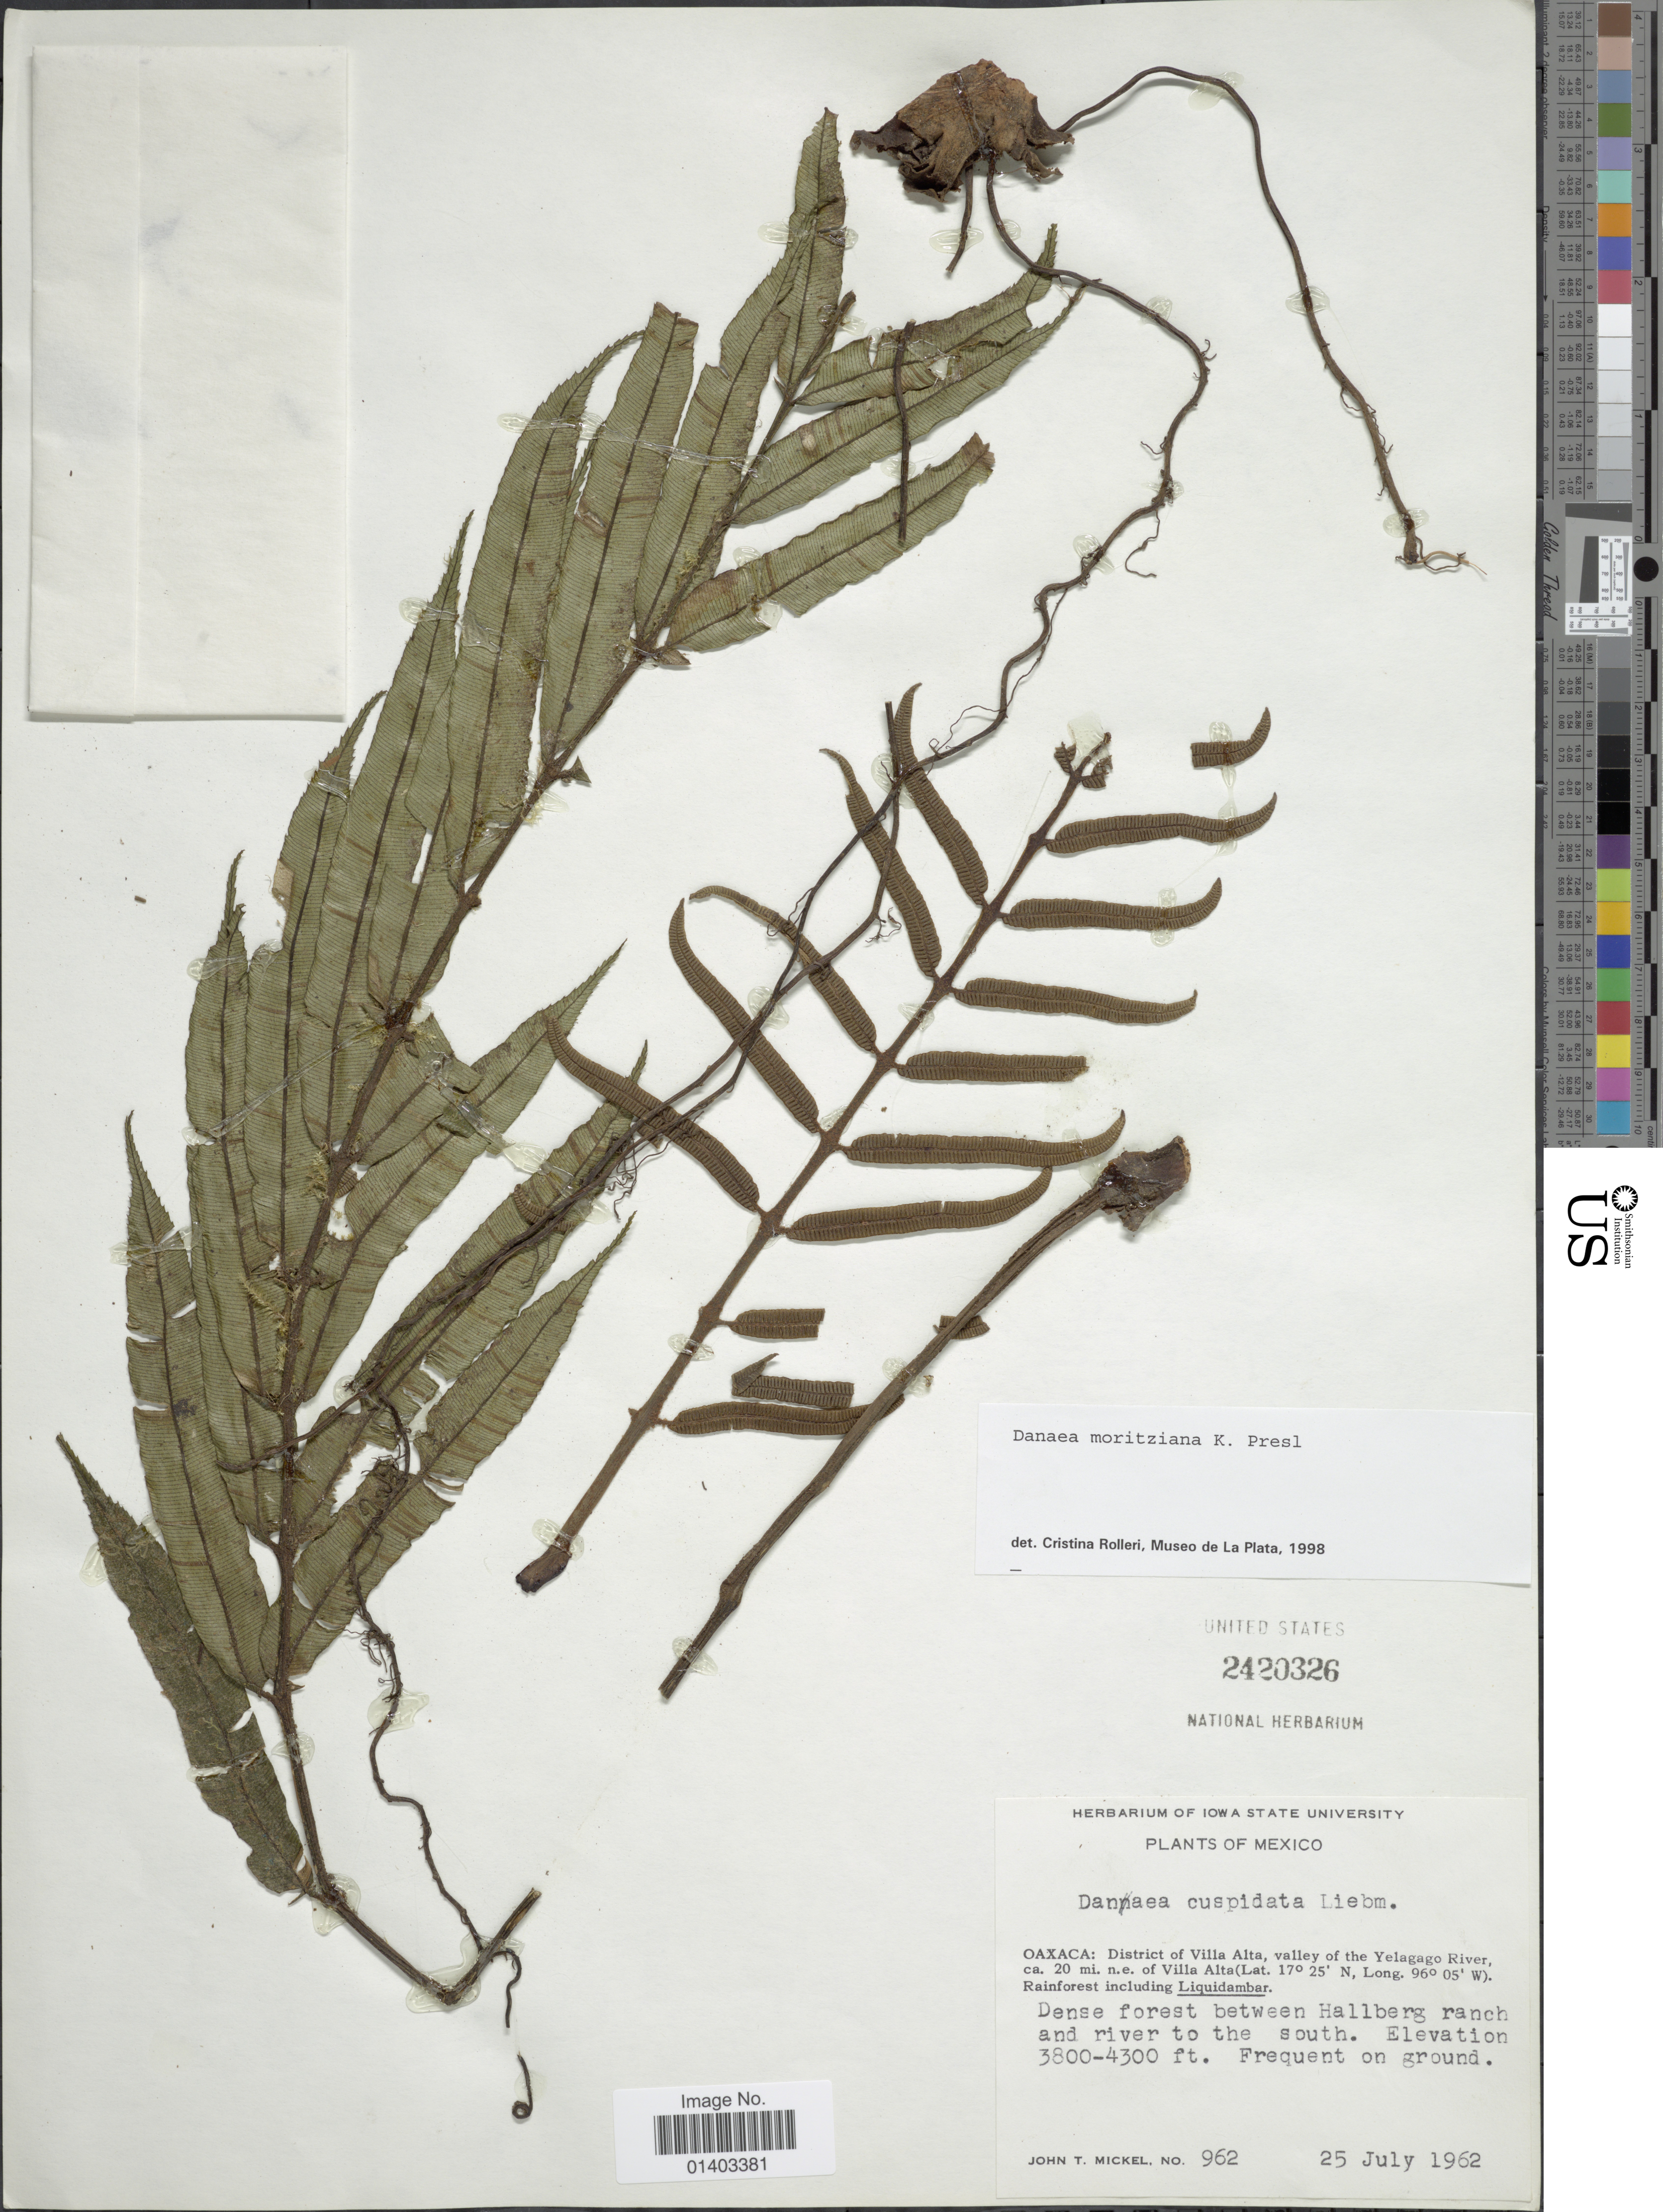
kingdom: Plantae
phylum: Tracheophyta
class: Polypodiopsida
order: Marattiales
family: Marattiaceae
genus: Danaea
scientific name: Danaea moritziana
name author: C. Presl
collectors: J. T. Mickel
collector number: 962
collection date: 1962-07-25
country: Mexico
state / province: Oaxaca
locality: District of Villa Alta, valley of the Yelagago River, ca 20 mi. n.e. of Villa Alta, Dense forest between Hallberg ranch and river to the south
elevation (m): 1158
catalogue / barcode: US 2420326